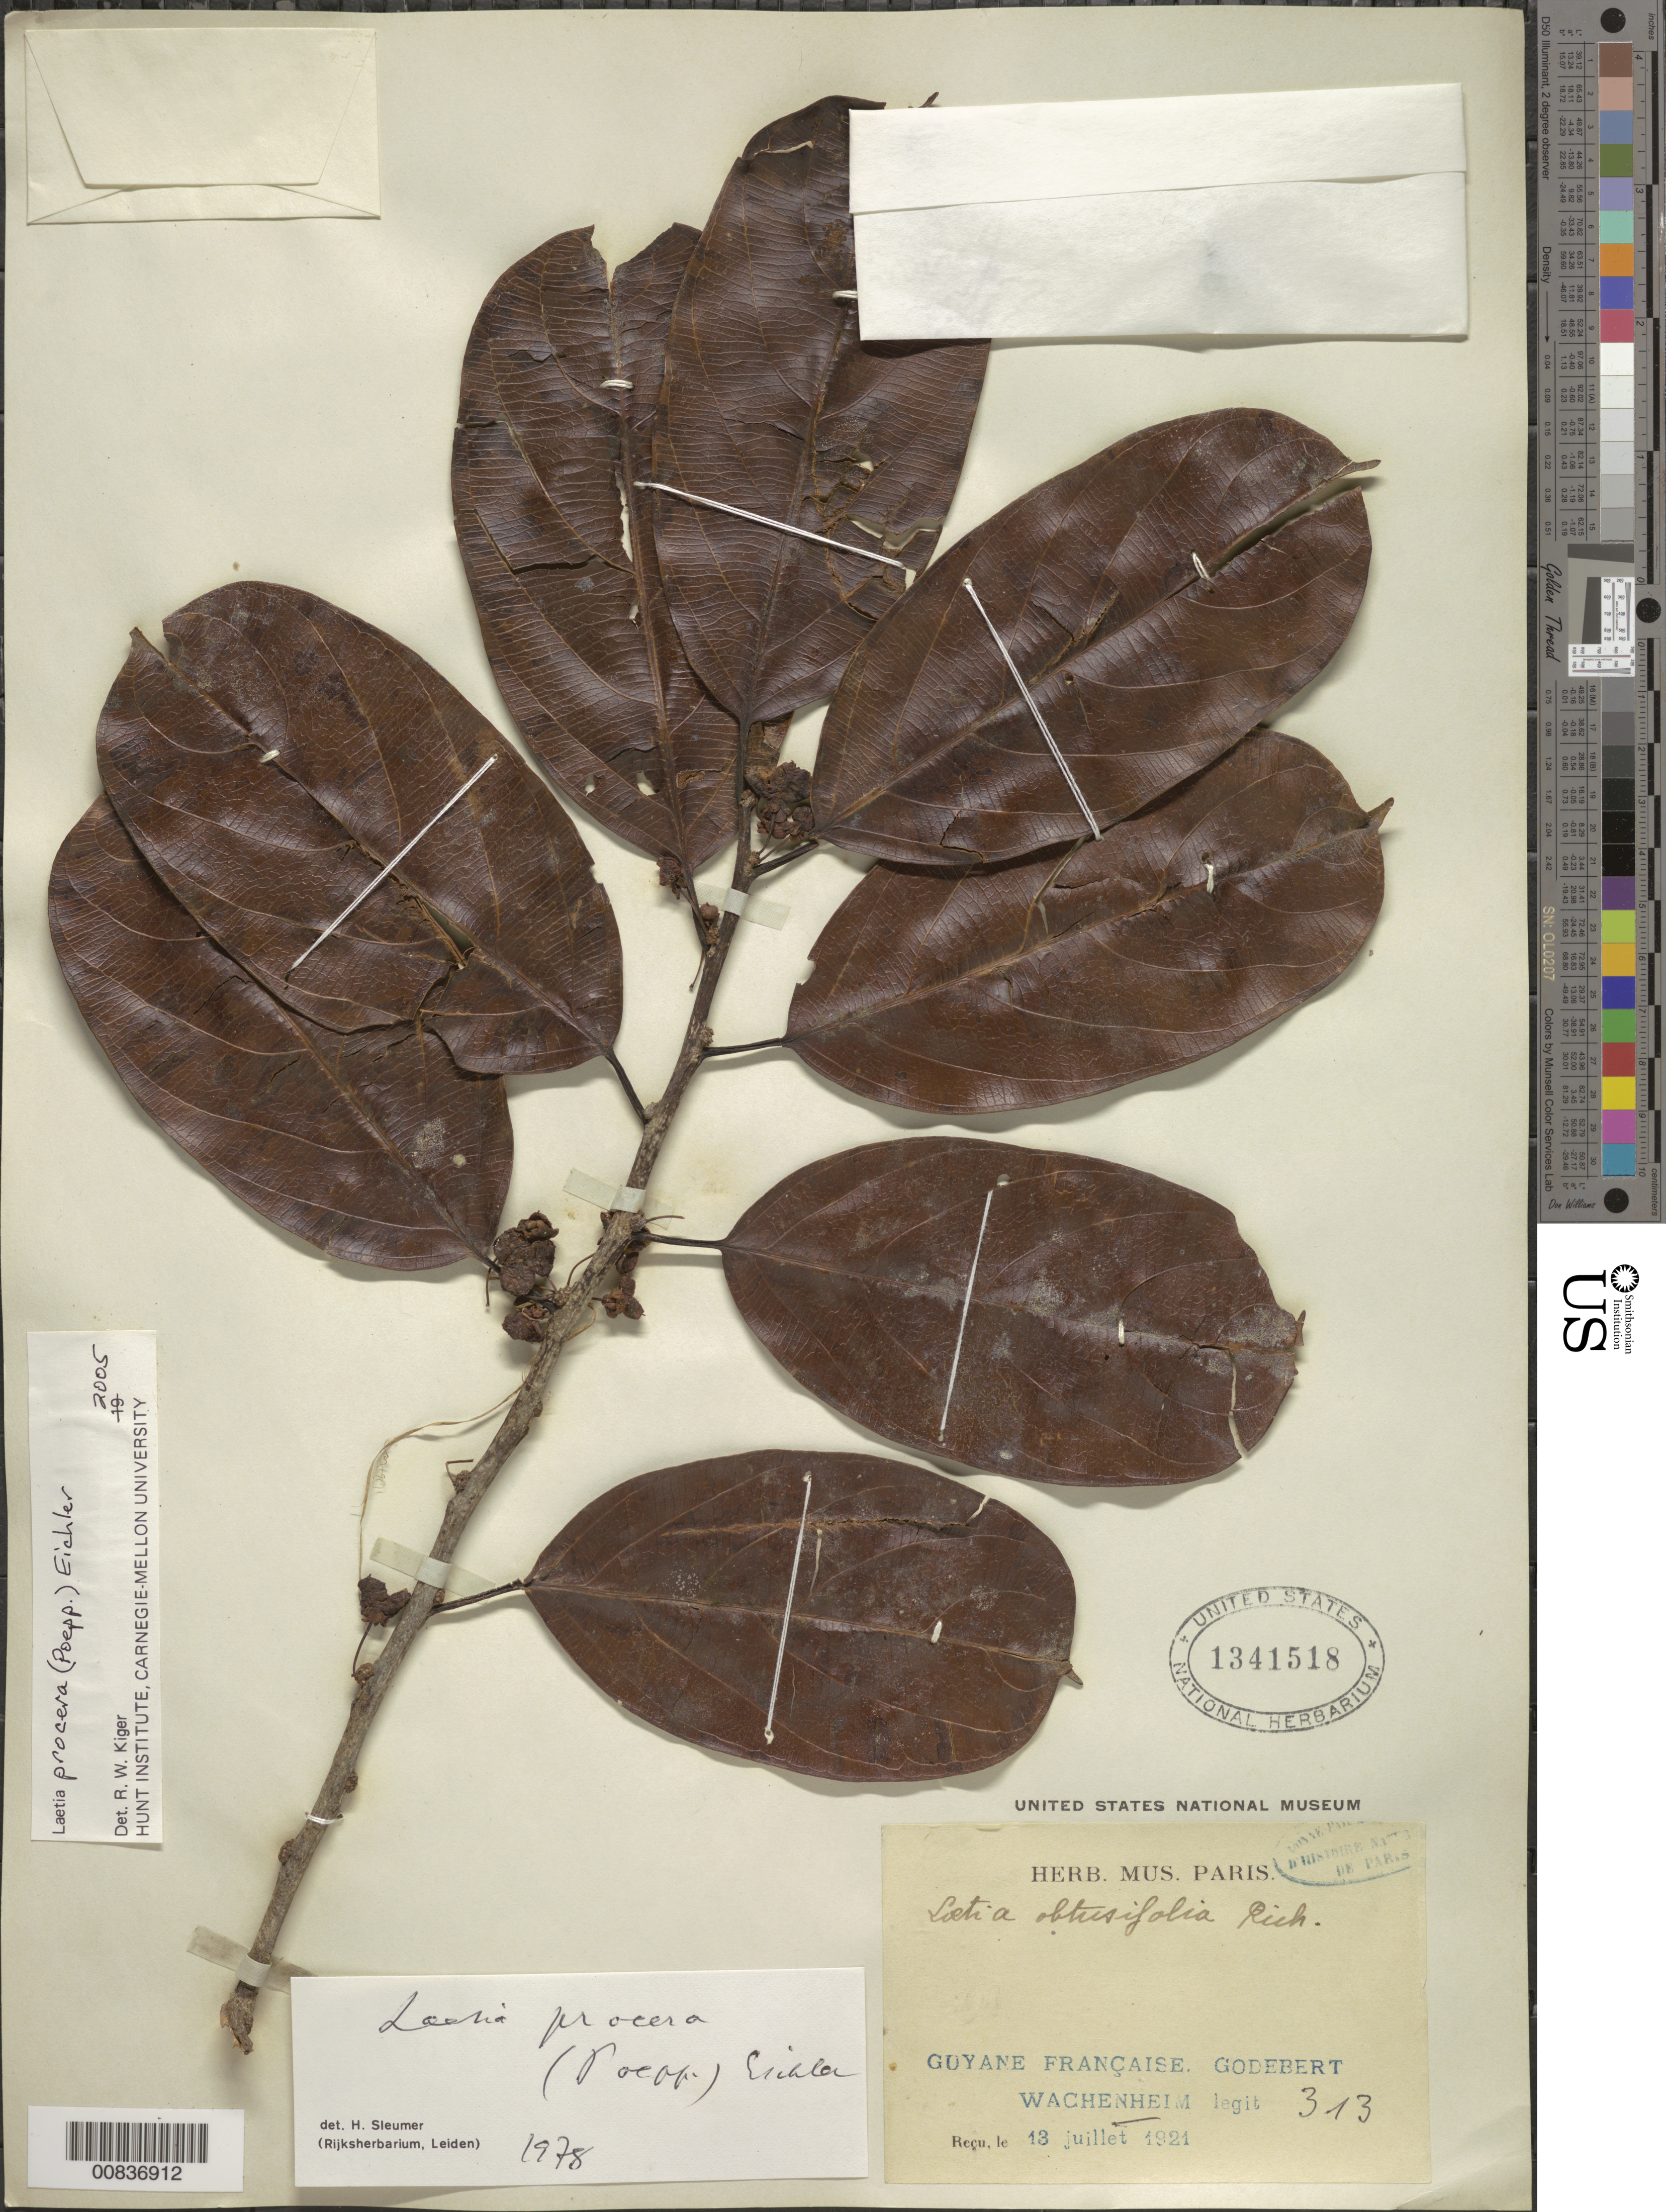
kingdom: Plantae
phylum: Tracheophyta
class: Magnoliopsida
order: Malpighiales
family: Salicaceae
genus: Laetia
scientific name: Laetia procera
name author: (Poepp.) Eichler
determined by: Kiger, R. W.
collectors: G. Wachenheim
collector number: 313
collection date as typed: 18-Jul-21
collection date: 1921-07-18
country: French Guiana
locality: Godebert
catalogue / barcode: US 1341518